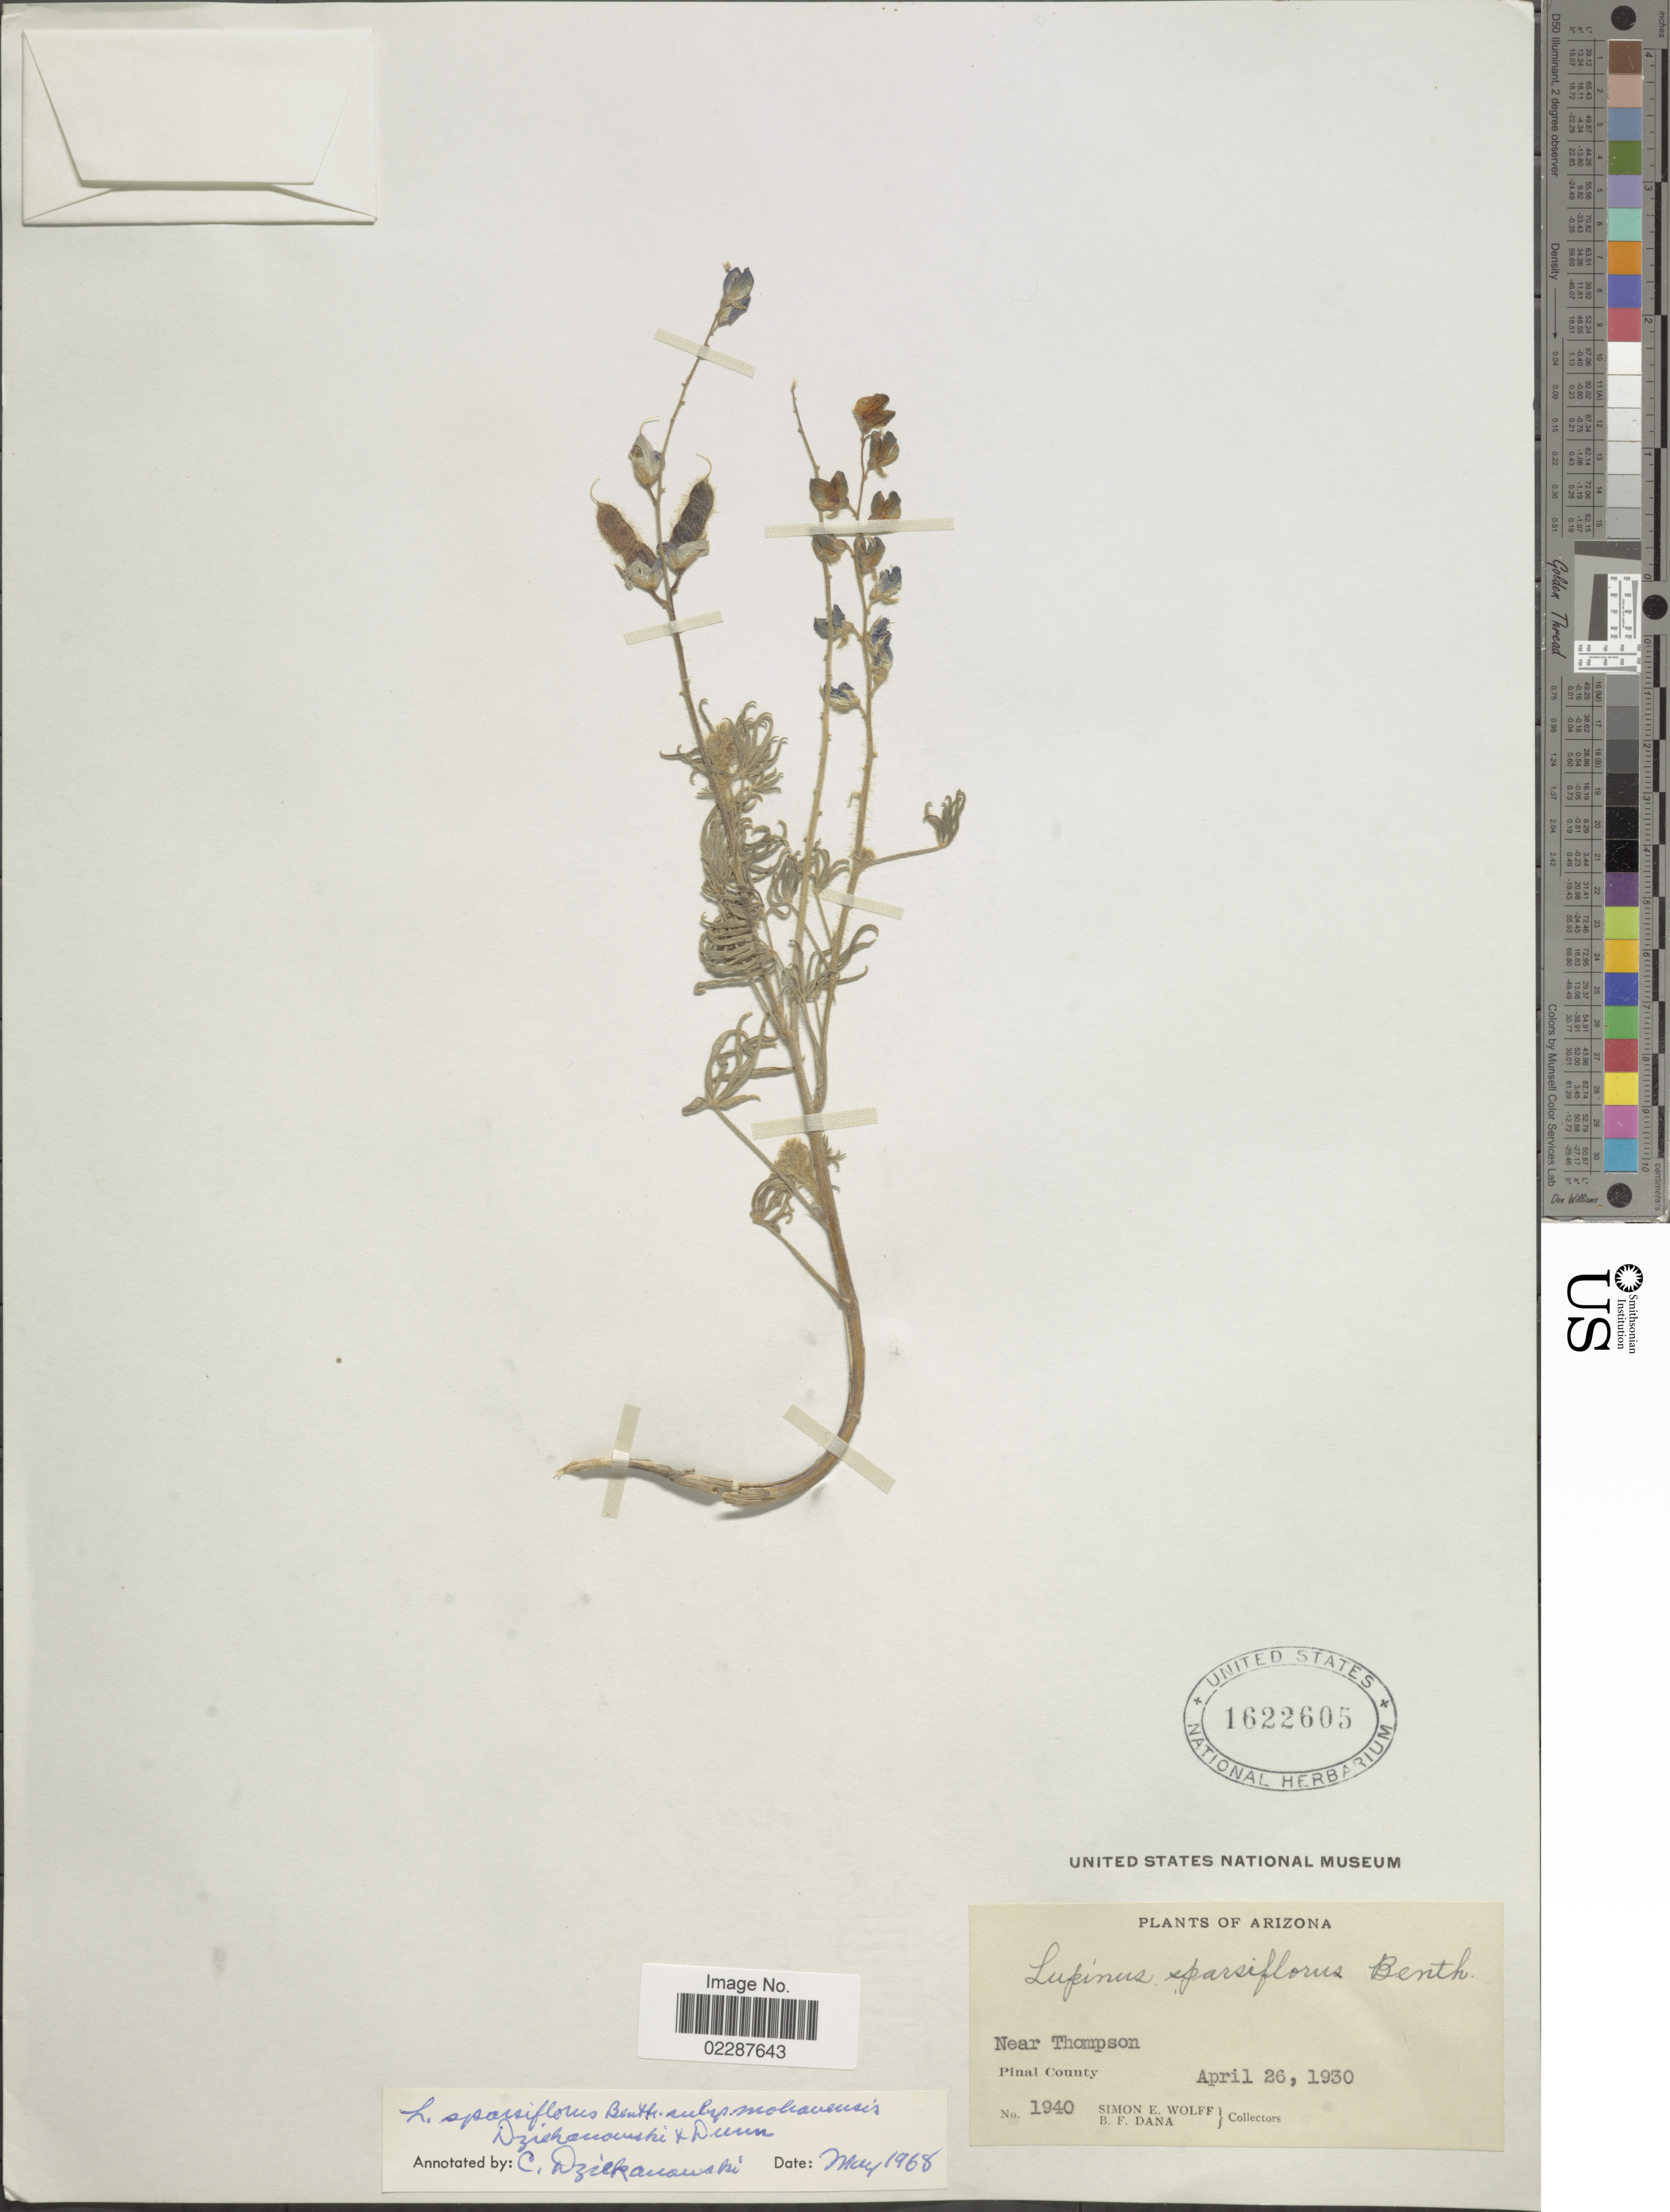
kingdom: Plantae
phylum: Tracheophyta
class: Magnoliopsida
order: Fabales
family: Fabaceae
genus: Lupinus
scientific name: Lupinus sparsiflorus subsp. mohavensis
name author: Dziekanowski & D.B. Dunn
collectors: S. E. Wolff & B. Dana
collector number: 1940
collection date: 1930-04-26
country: United States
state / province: Arizona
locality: Near Thompson, Pinal County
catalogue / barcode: US 1622605